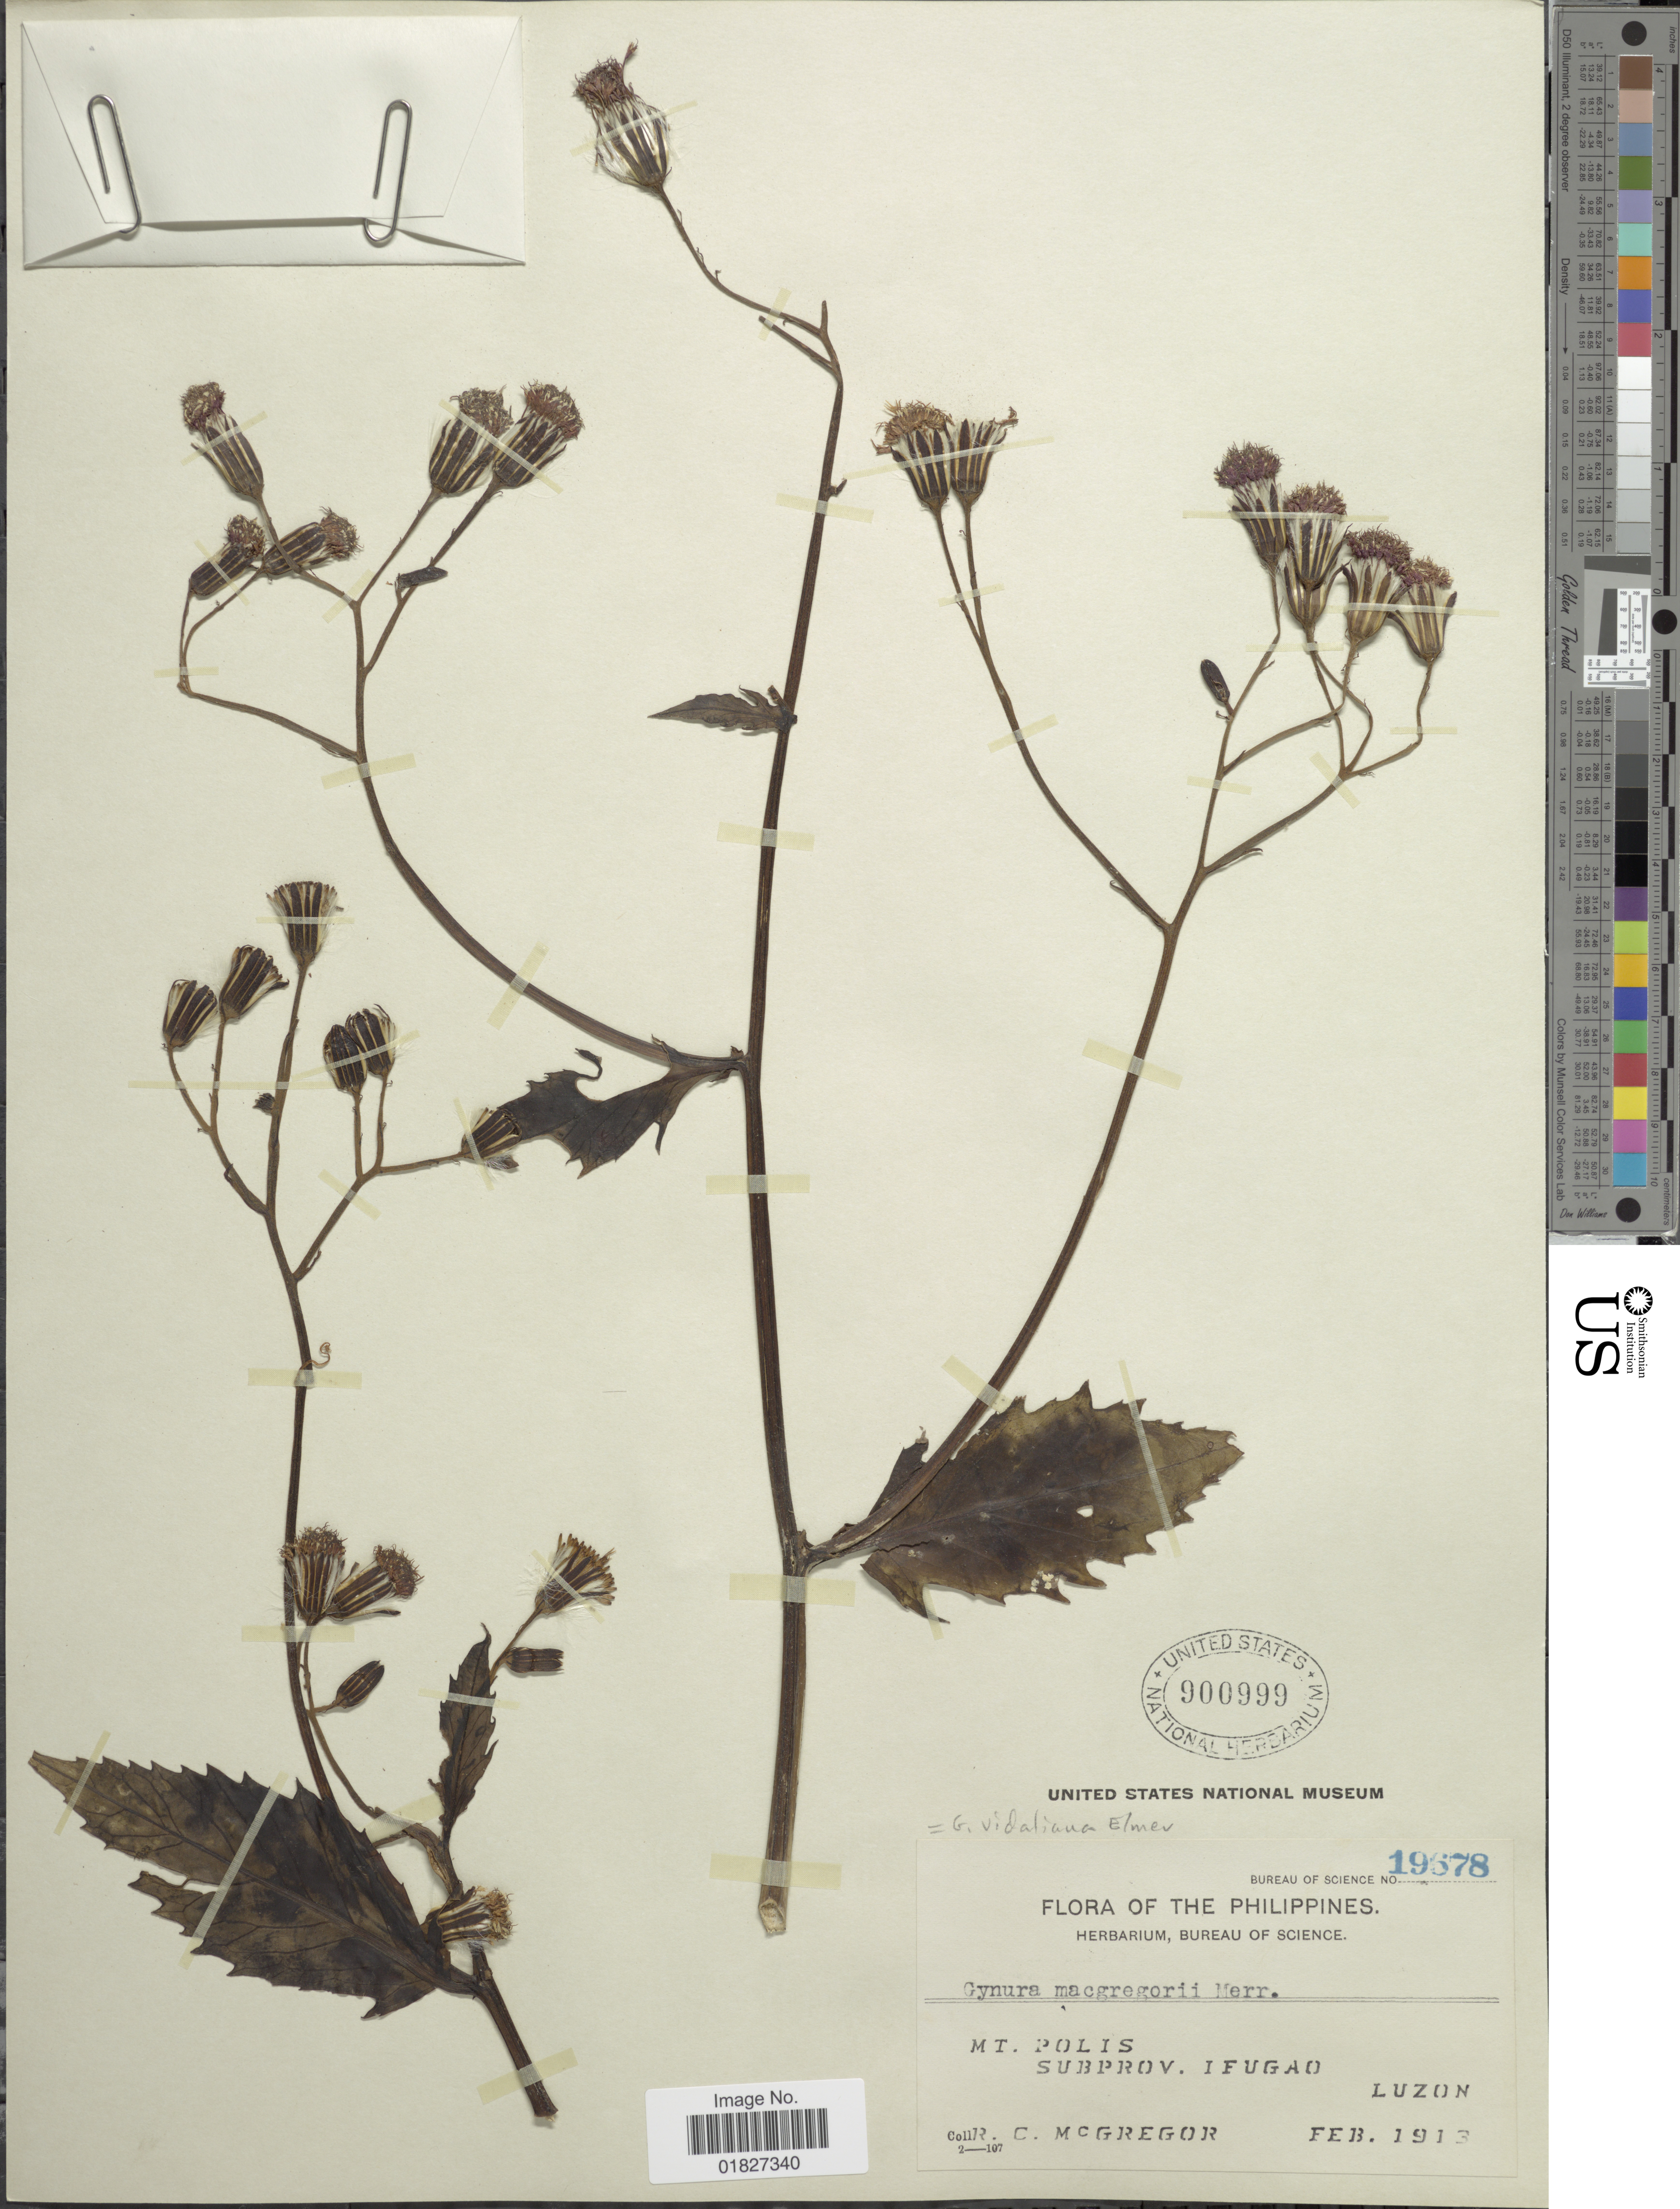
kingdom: Plantae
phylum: Tracheophyta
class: Magnoliopsida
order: Asterales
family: Asteraceae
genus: Gynura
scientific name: Gynura vidaliana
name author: Elmer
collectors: R. C. McGregor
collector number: Bureau of Science 19678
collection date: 1913-02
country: Philippines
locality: Mt. Polis, Subprov. Ifugao, Luzon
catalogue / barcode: US 900999